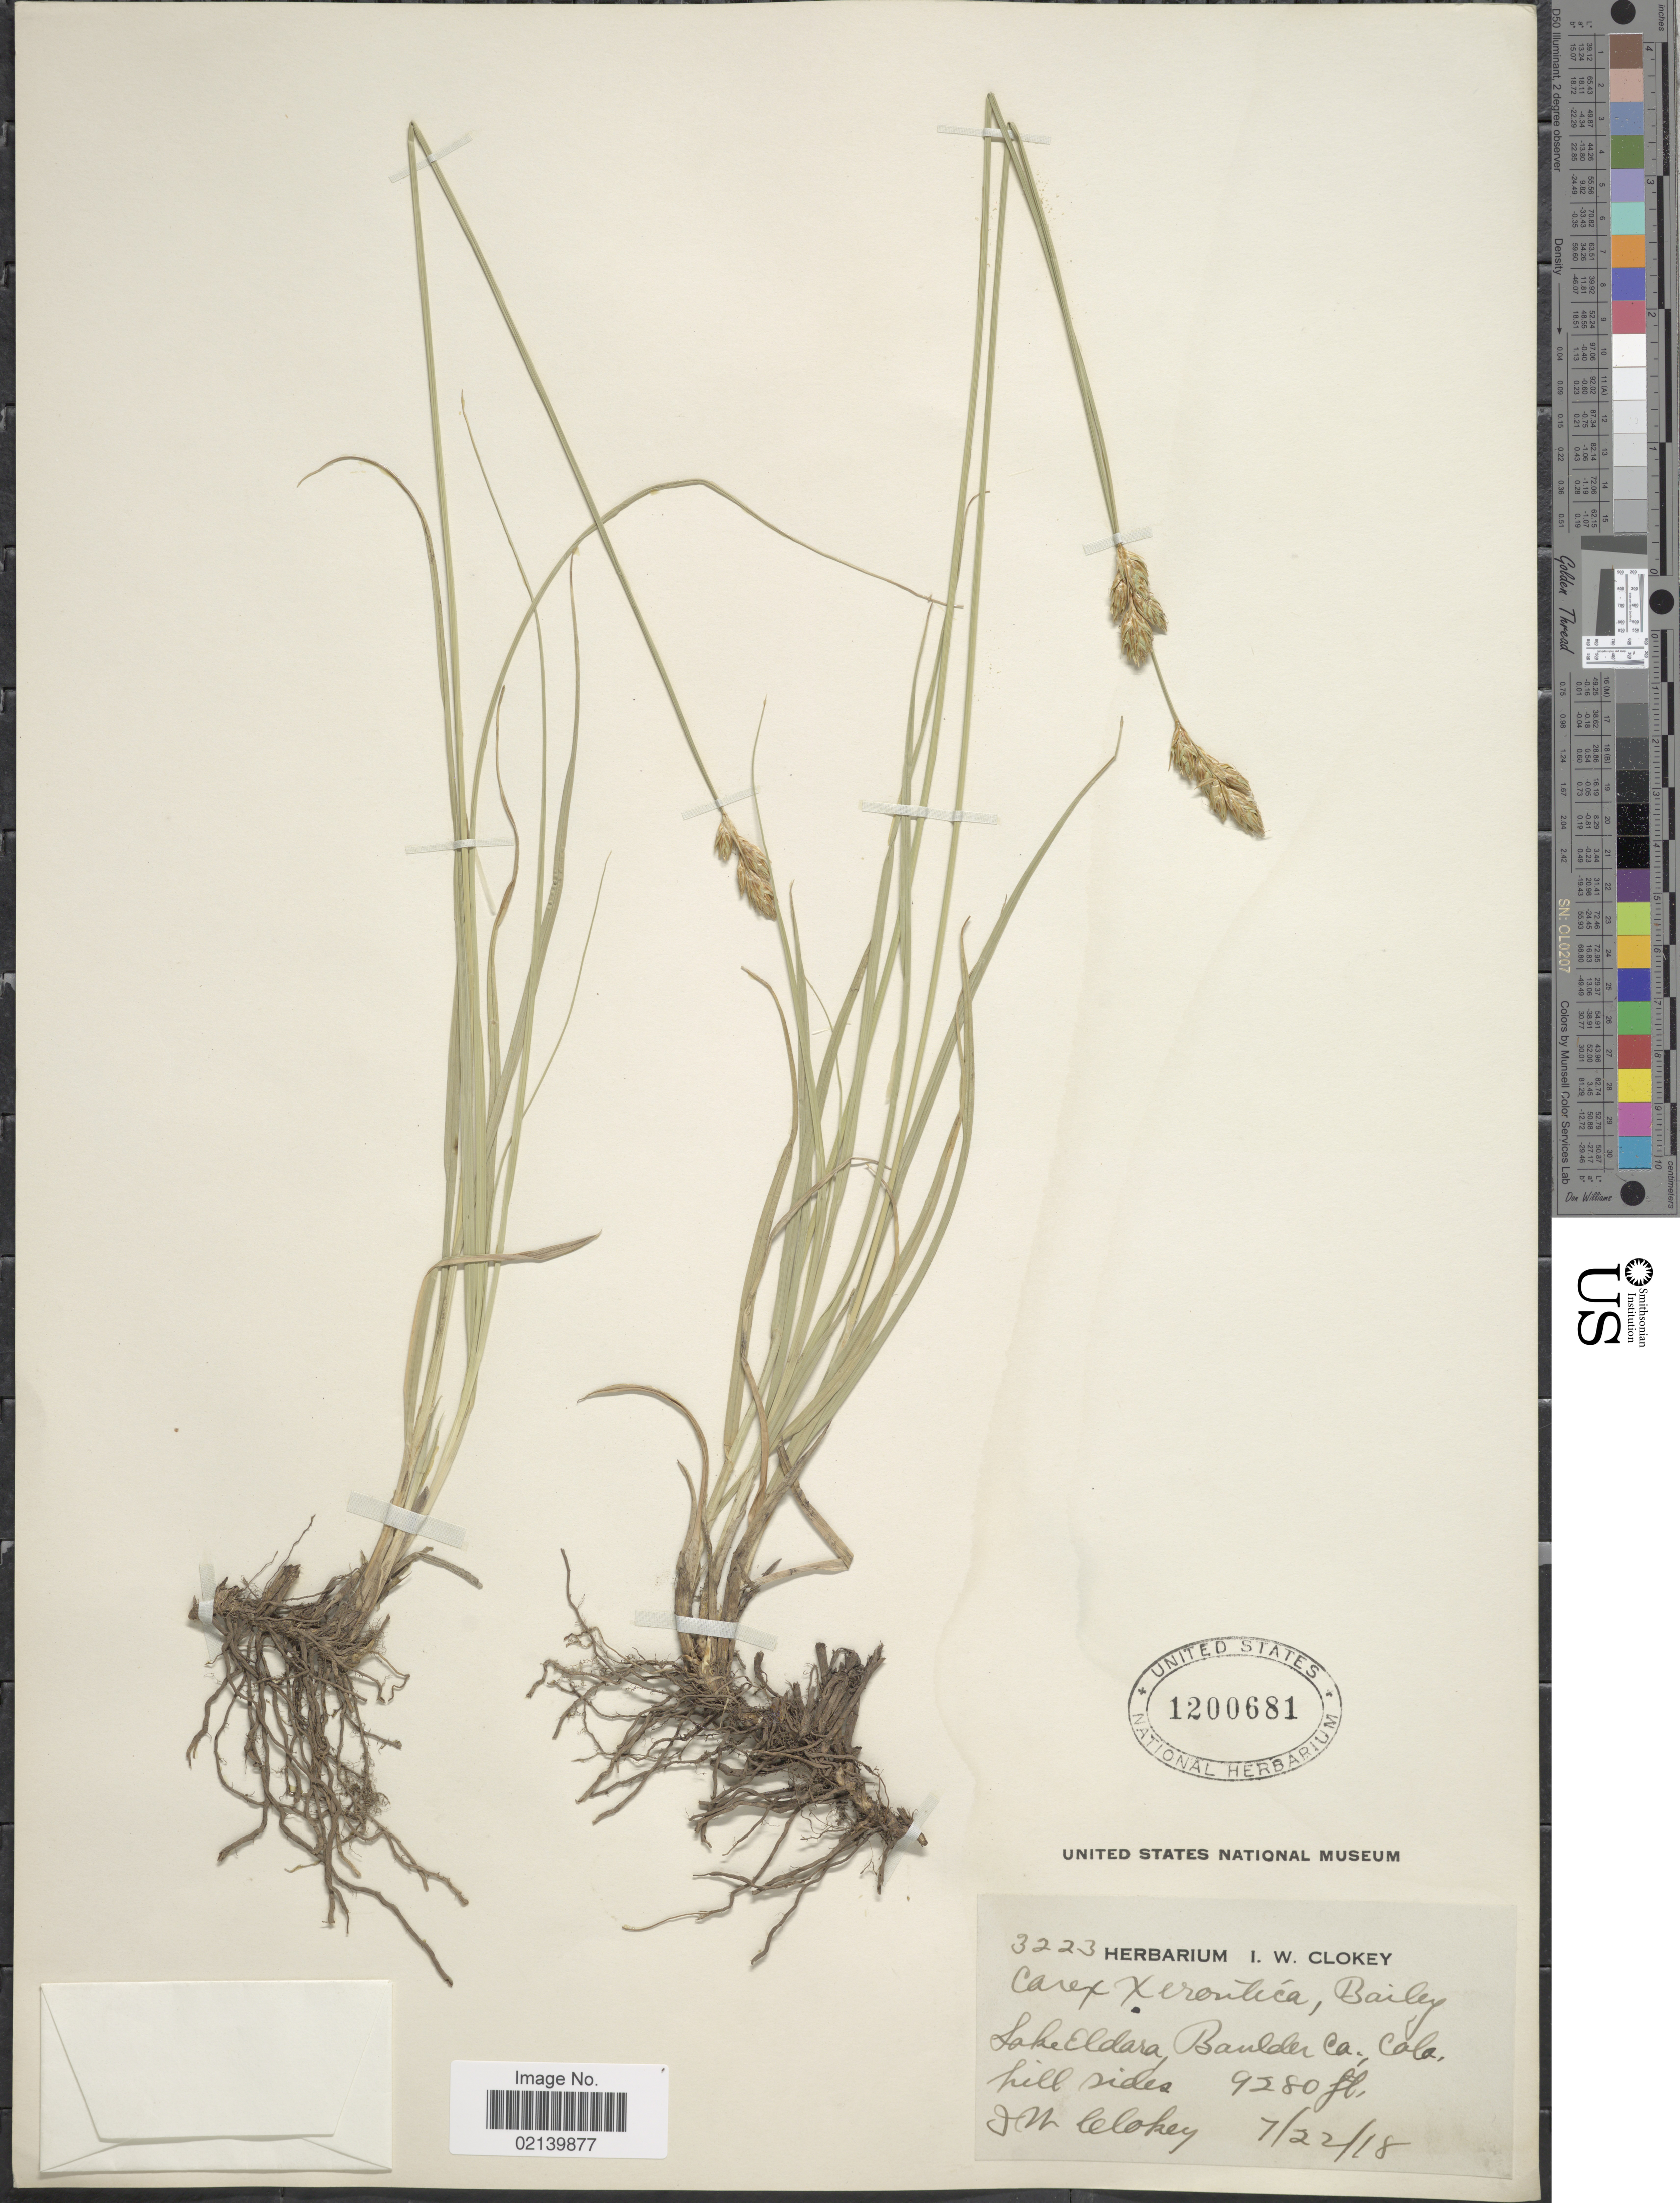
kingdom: Plantae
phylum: Tracheophyta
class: Liliopsida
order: Poales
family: Cyperaceae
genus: Carex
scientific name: Carex xerantica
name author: L.H. Bailey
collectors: I. W. Clokey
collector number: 3223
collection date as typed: Transcribed d/m/y: 22/7/18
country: United States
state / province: Colorado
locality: Lake Eldara Baulder Ca. Colo. hill sides.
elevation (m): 2829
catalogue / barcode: US 1200681